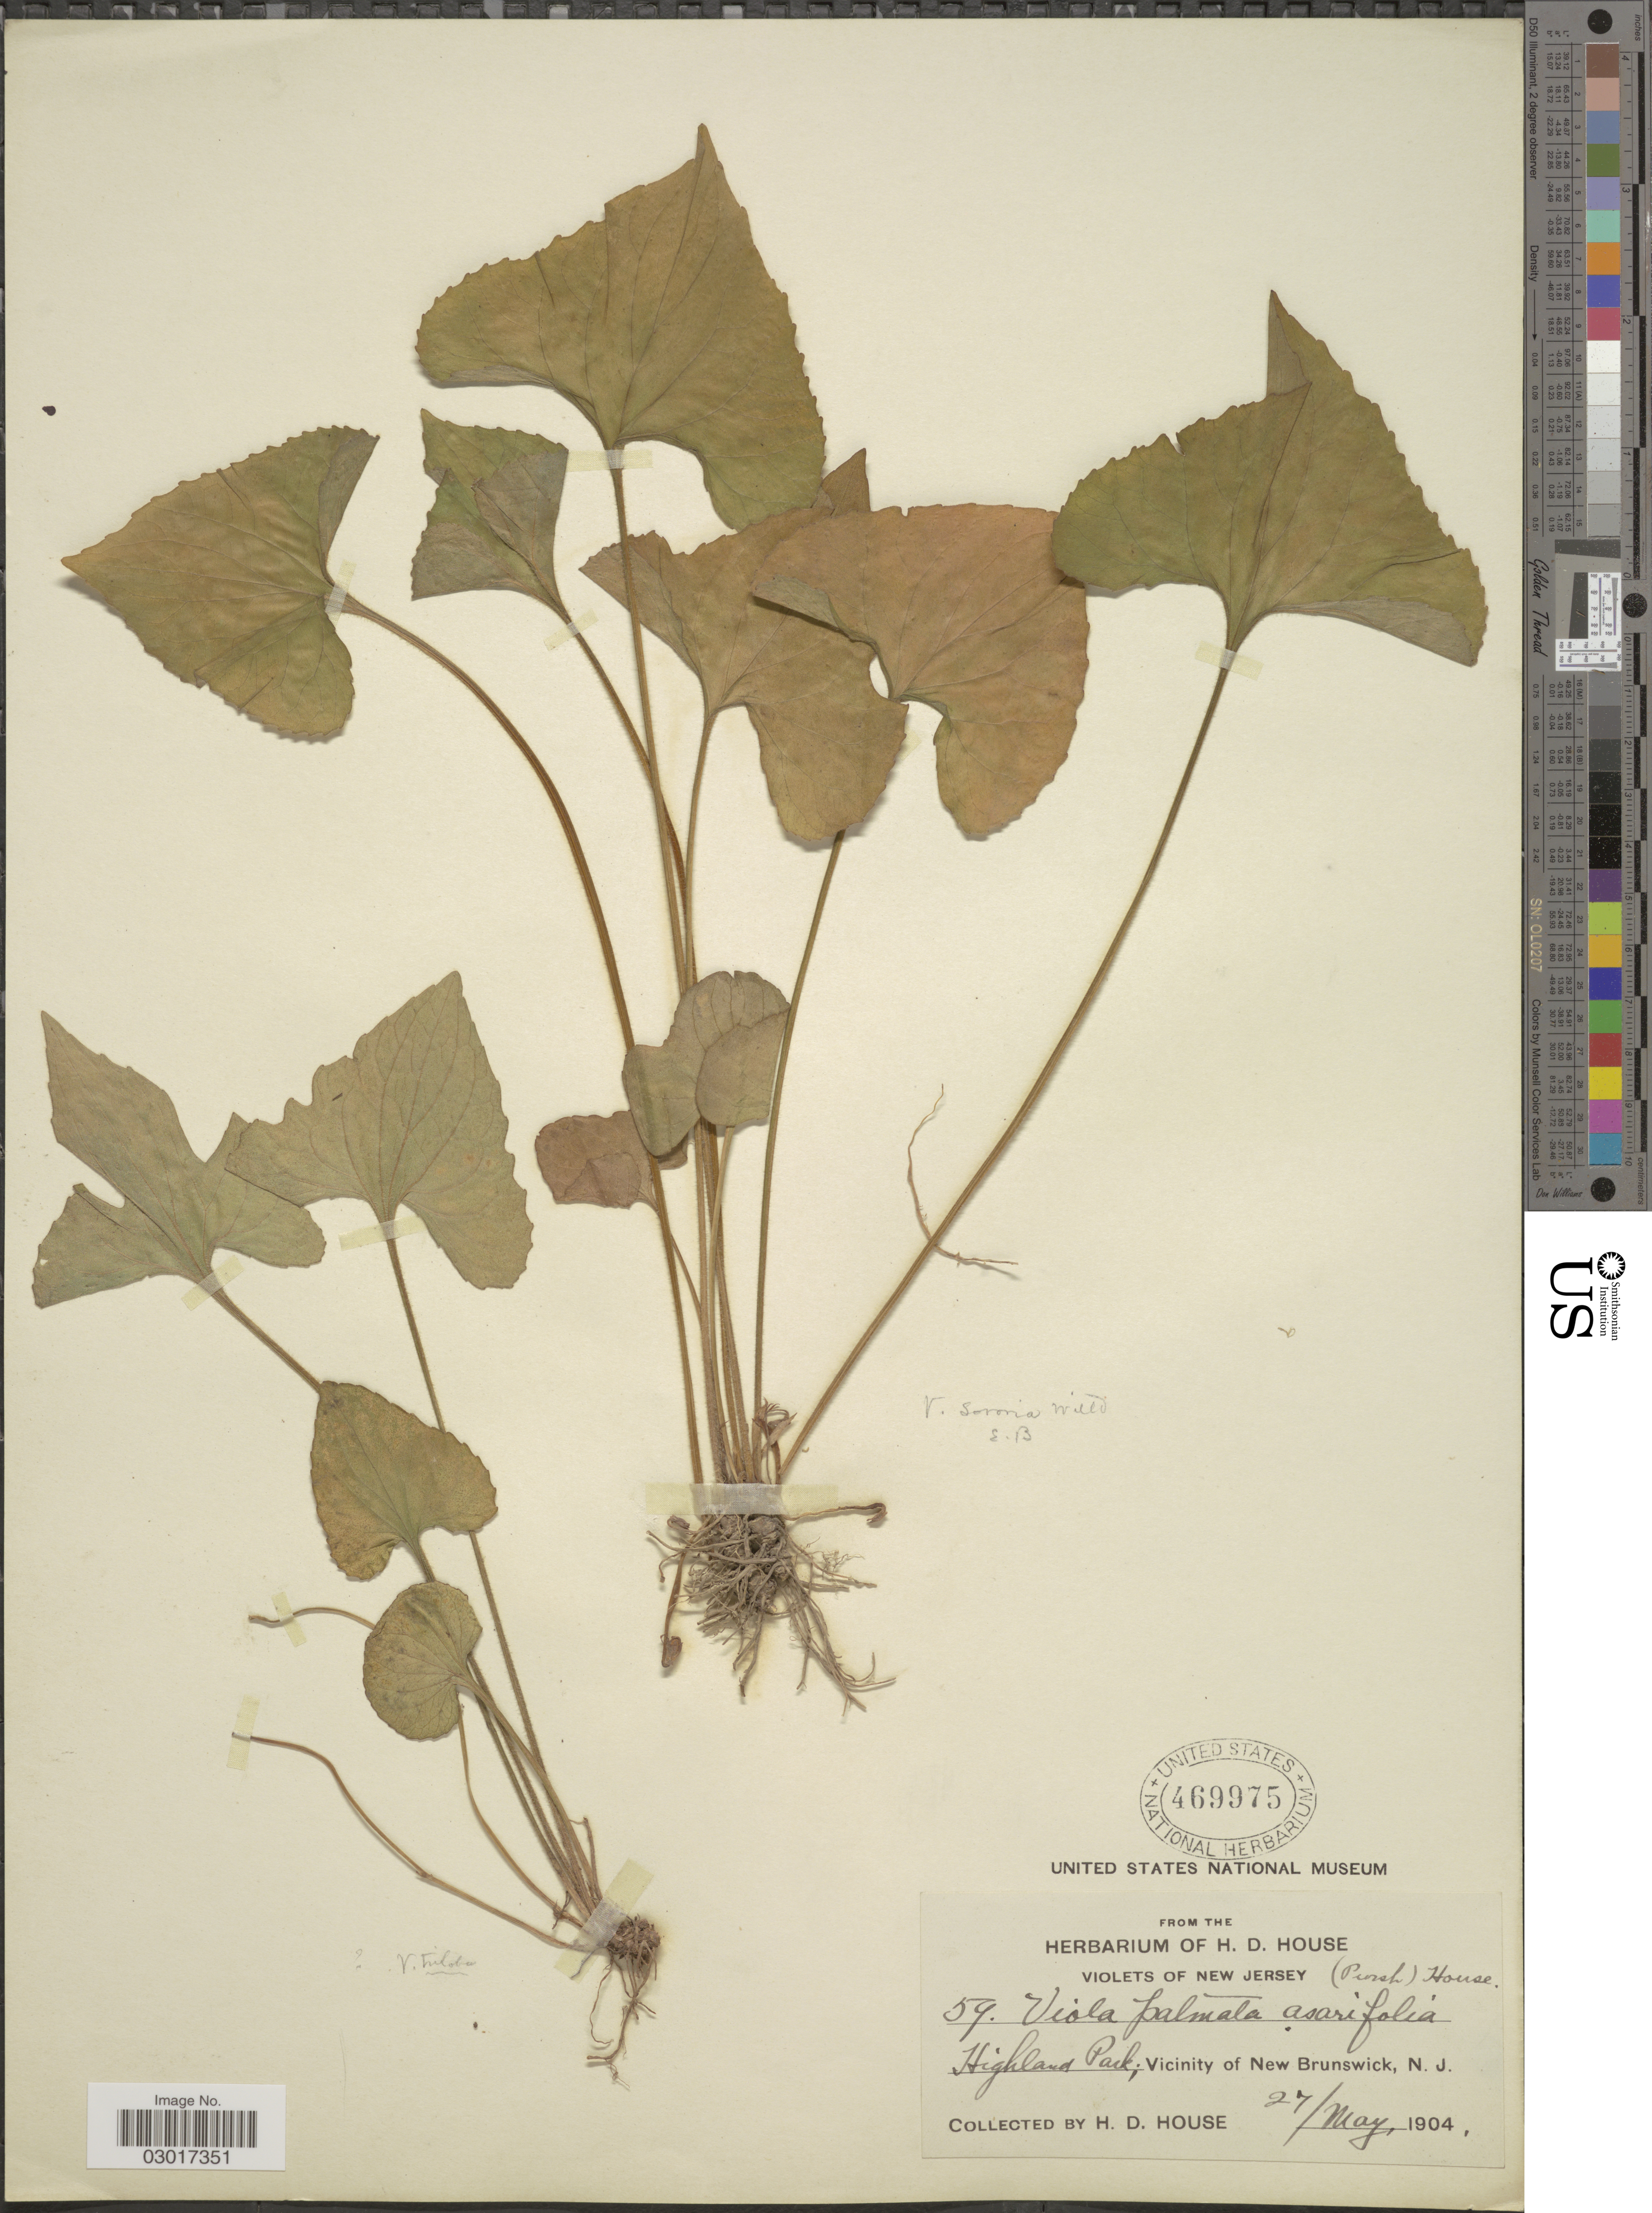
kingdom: Plantae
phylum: Tracheophyta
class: Magnoliopsida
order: Malpighiales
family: Violaceae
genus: Viola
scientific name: Viola triloba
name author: Schwein.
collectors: H. D. House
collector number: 59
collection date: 1904-05-27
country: United States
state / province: New Jersey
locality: Highland Park; Vicinity of New Brunswick.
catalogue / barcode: US 469975